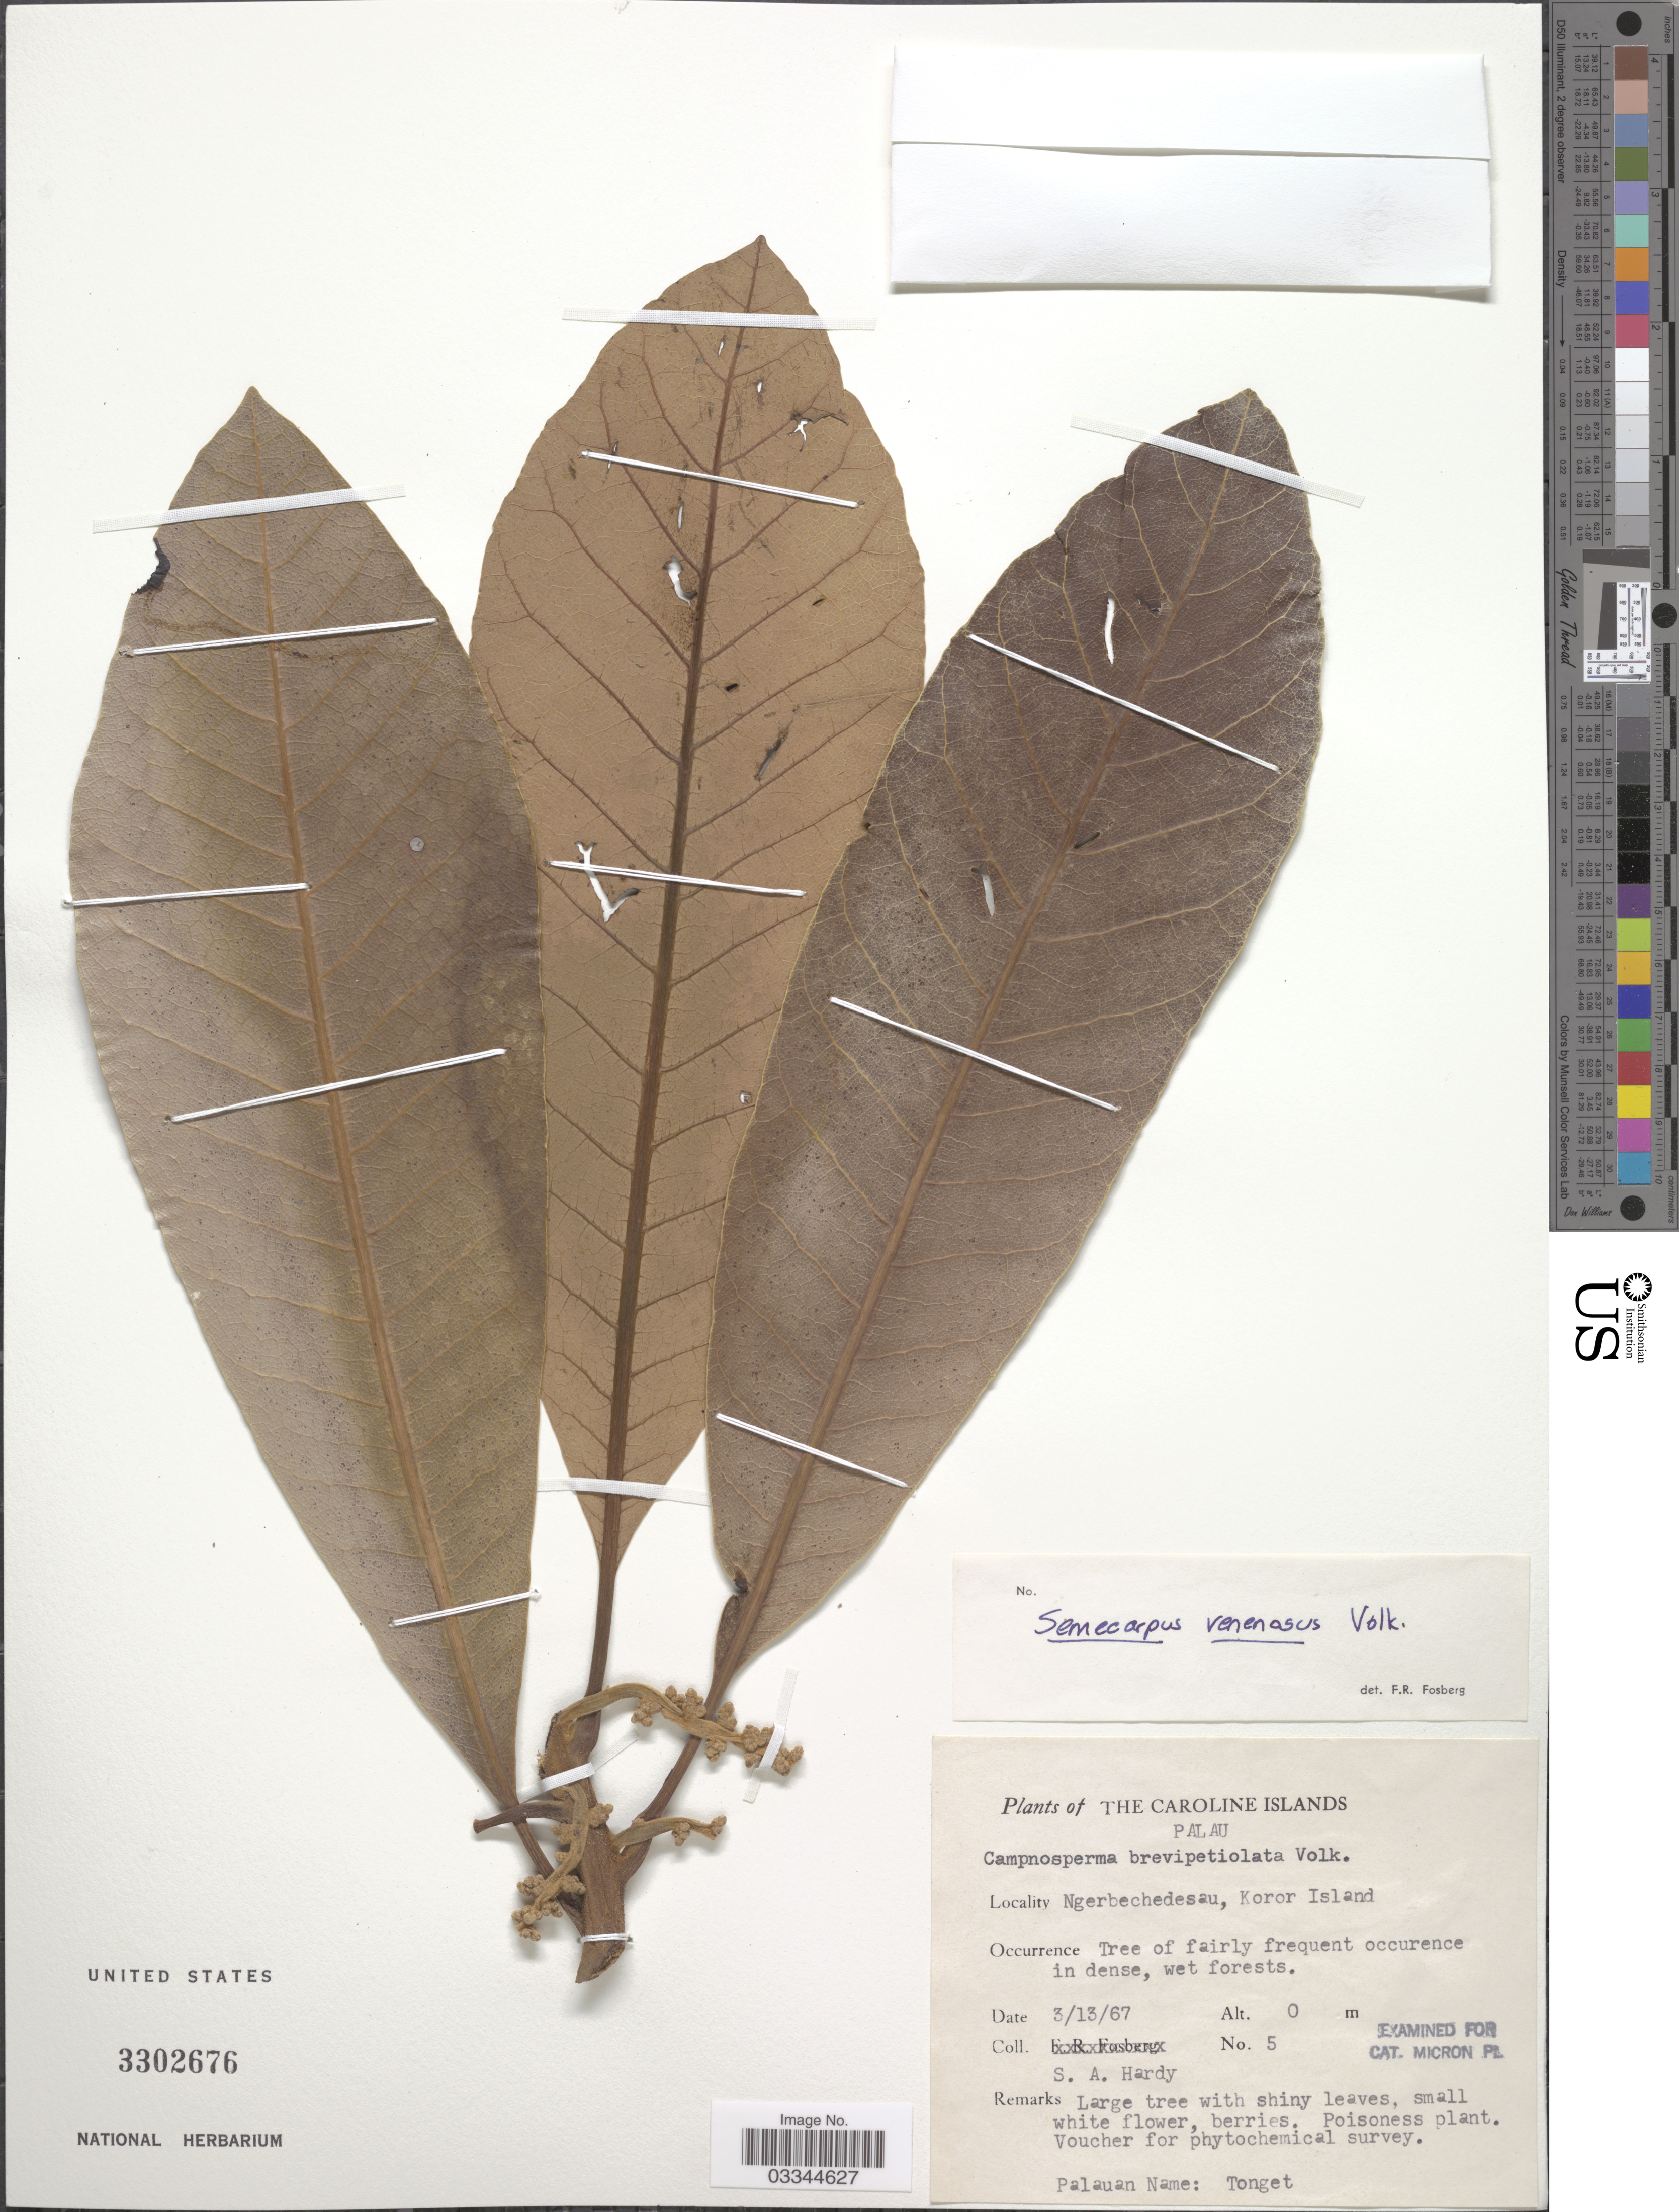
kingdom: Plantae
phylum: Tracheophyta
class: Magnoliopsida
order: Sapindales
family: Anacardiaceae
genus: Campnosperma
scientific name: Campnosperma brevipetiolatum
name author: Volk.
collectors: S. A. Hardy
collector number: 5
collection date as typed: Transcribed d/m/y: 13/3/67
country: Palau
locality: The Caroline Islands. Palau. Ngerbechedesau, Koror Island.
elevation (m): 0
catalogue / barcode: US 3302676